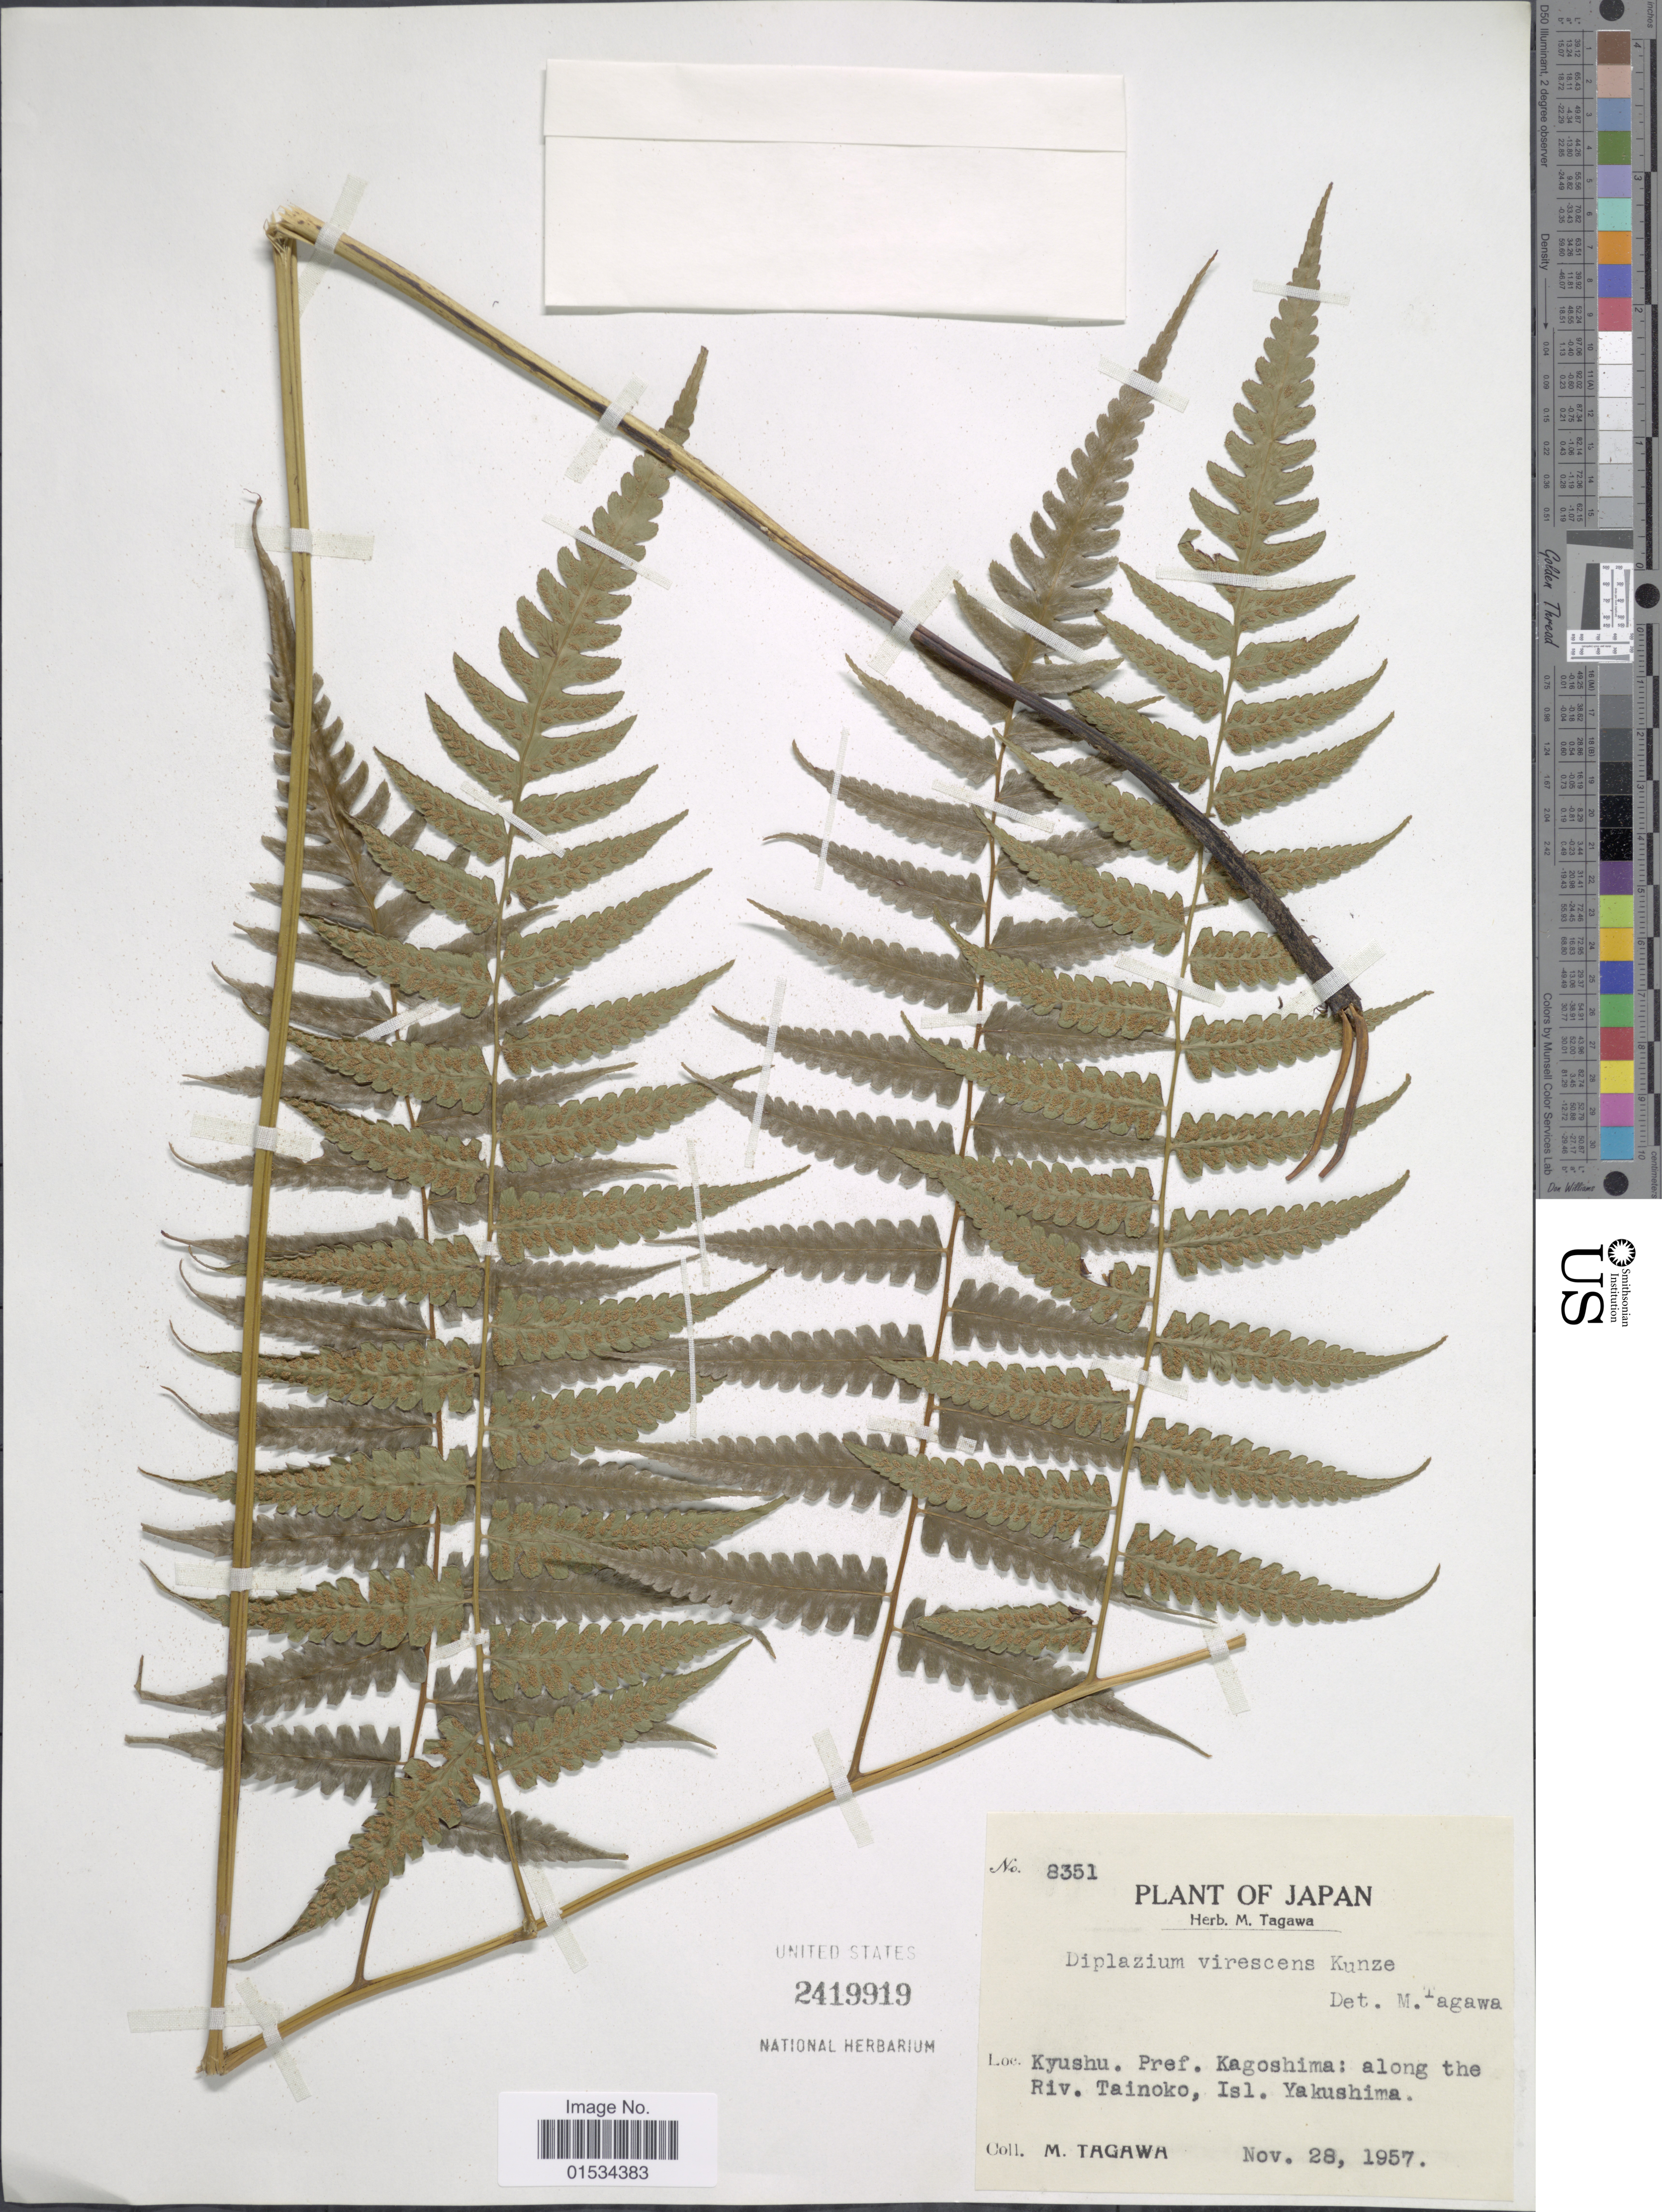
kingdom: Plantae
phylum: Tracheophyta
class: Polypodiopsida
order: Polypodiales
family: Athyriaceae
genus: Diplazium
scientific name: Diplazium virescens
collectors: M. Tagawa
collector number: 8351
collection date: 1957-11-28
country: Japan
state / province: Kagosima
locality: Along the Riv. Tainoko, Isl. Yakushima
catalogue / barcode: US 2419919